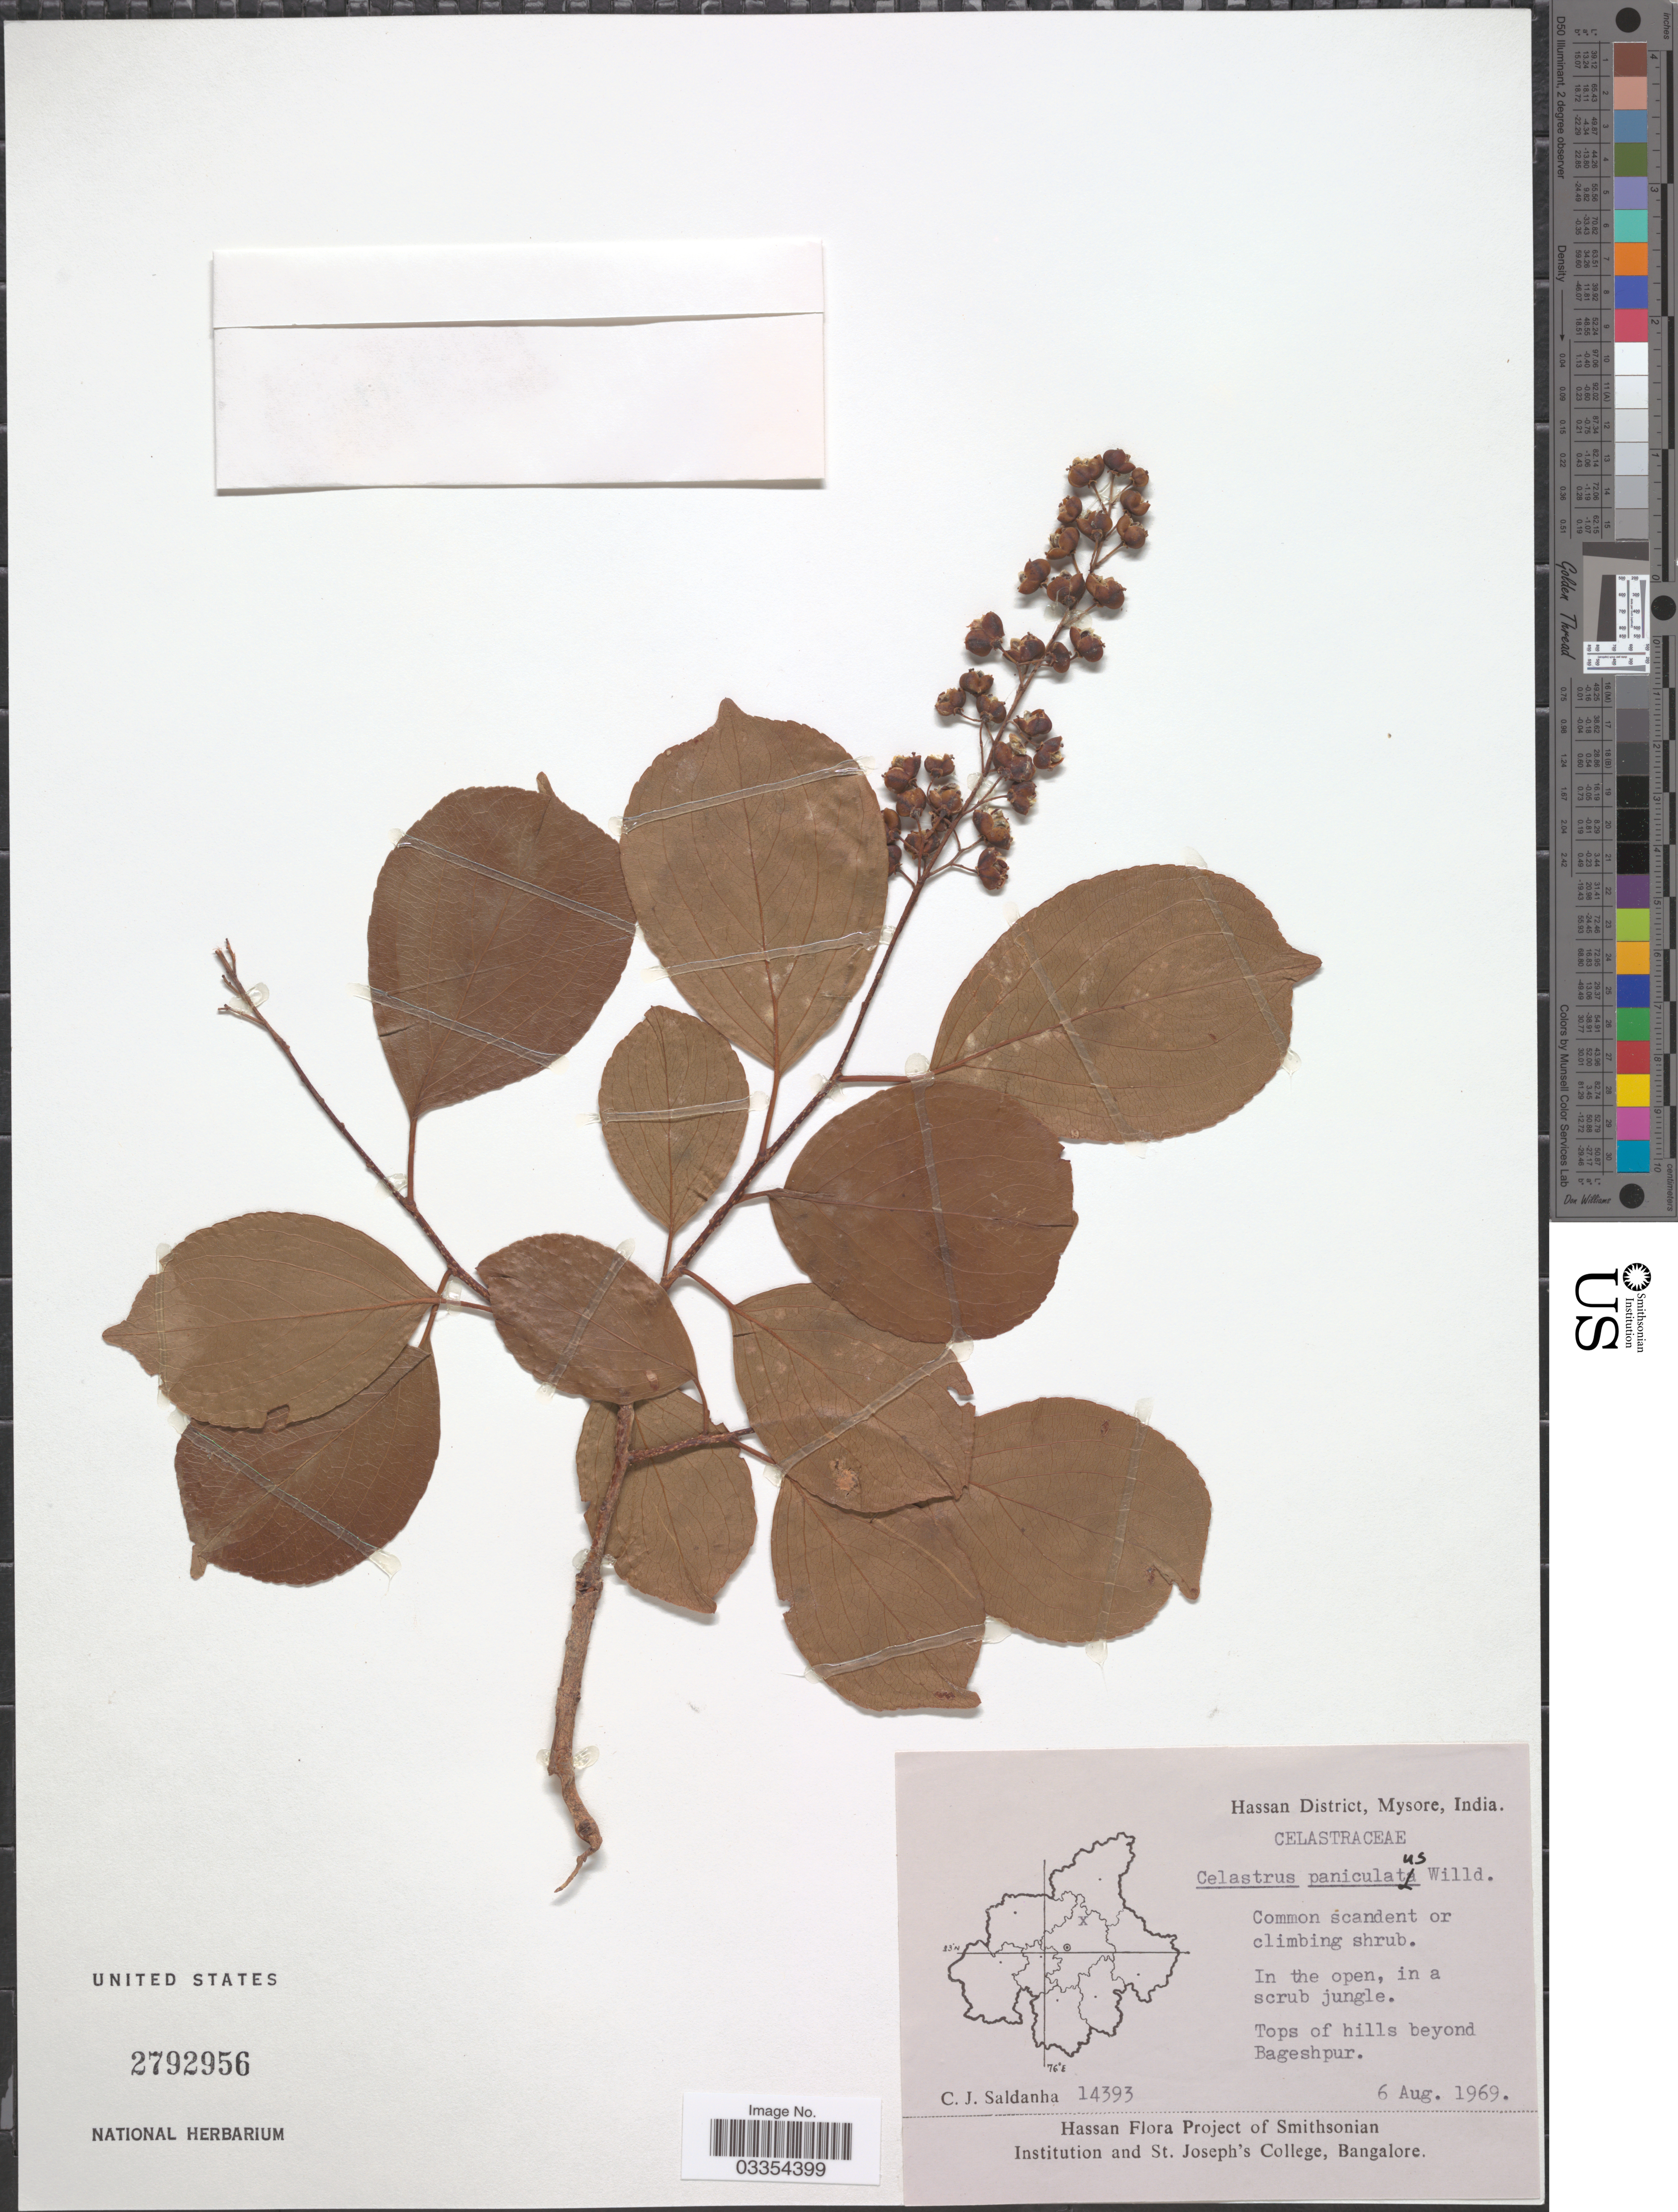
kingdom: Plantae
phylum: Tracheophyta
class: Magnoliopsida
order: Celastrales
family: Celastraceae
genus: Celastrus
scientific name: Celastrus paniculatus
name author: Willd.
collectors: C. J. Saldanha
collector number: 14393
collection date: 1969-08-06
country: India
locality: Hassan District, Mysore. Tops of hills beyond Bageshpur.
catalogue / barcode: US 2792956